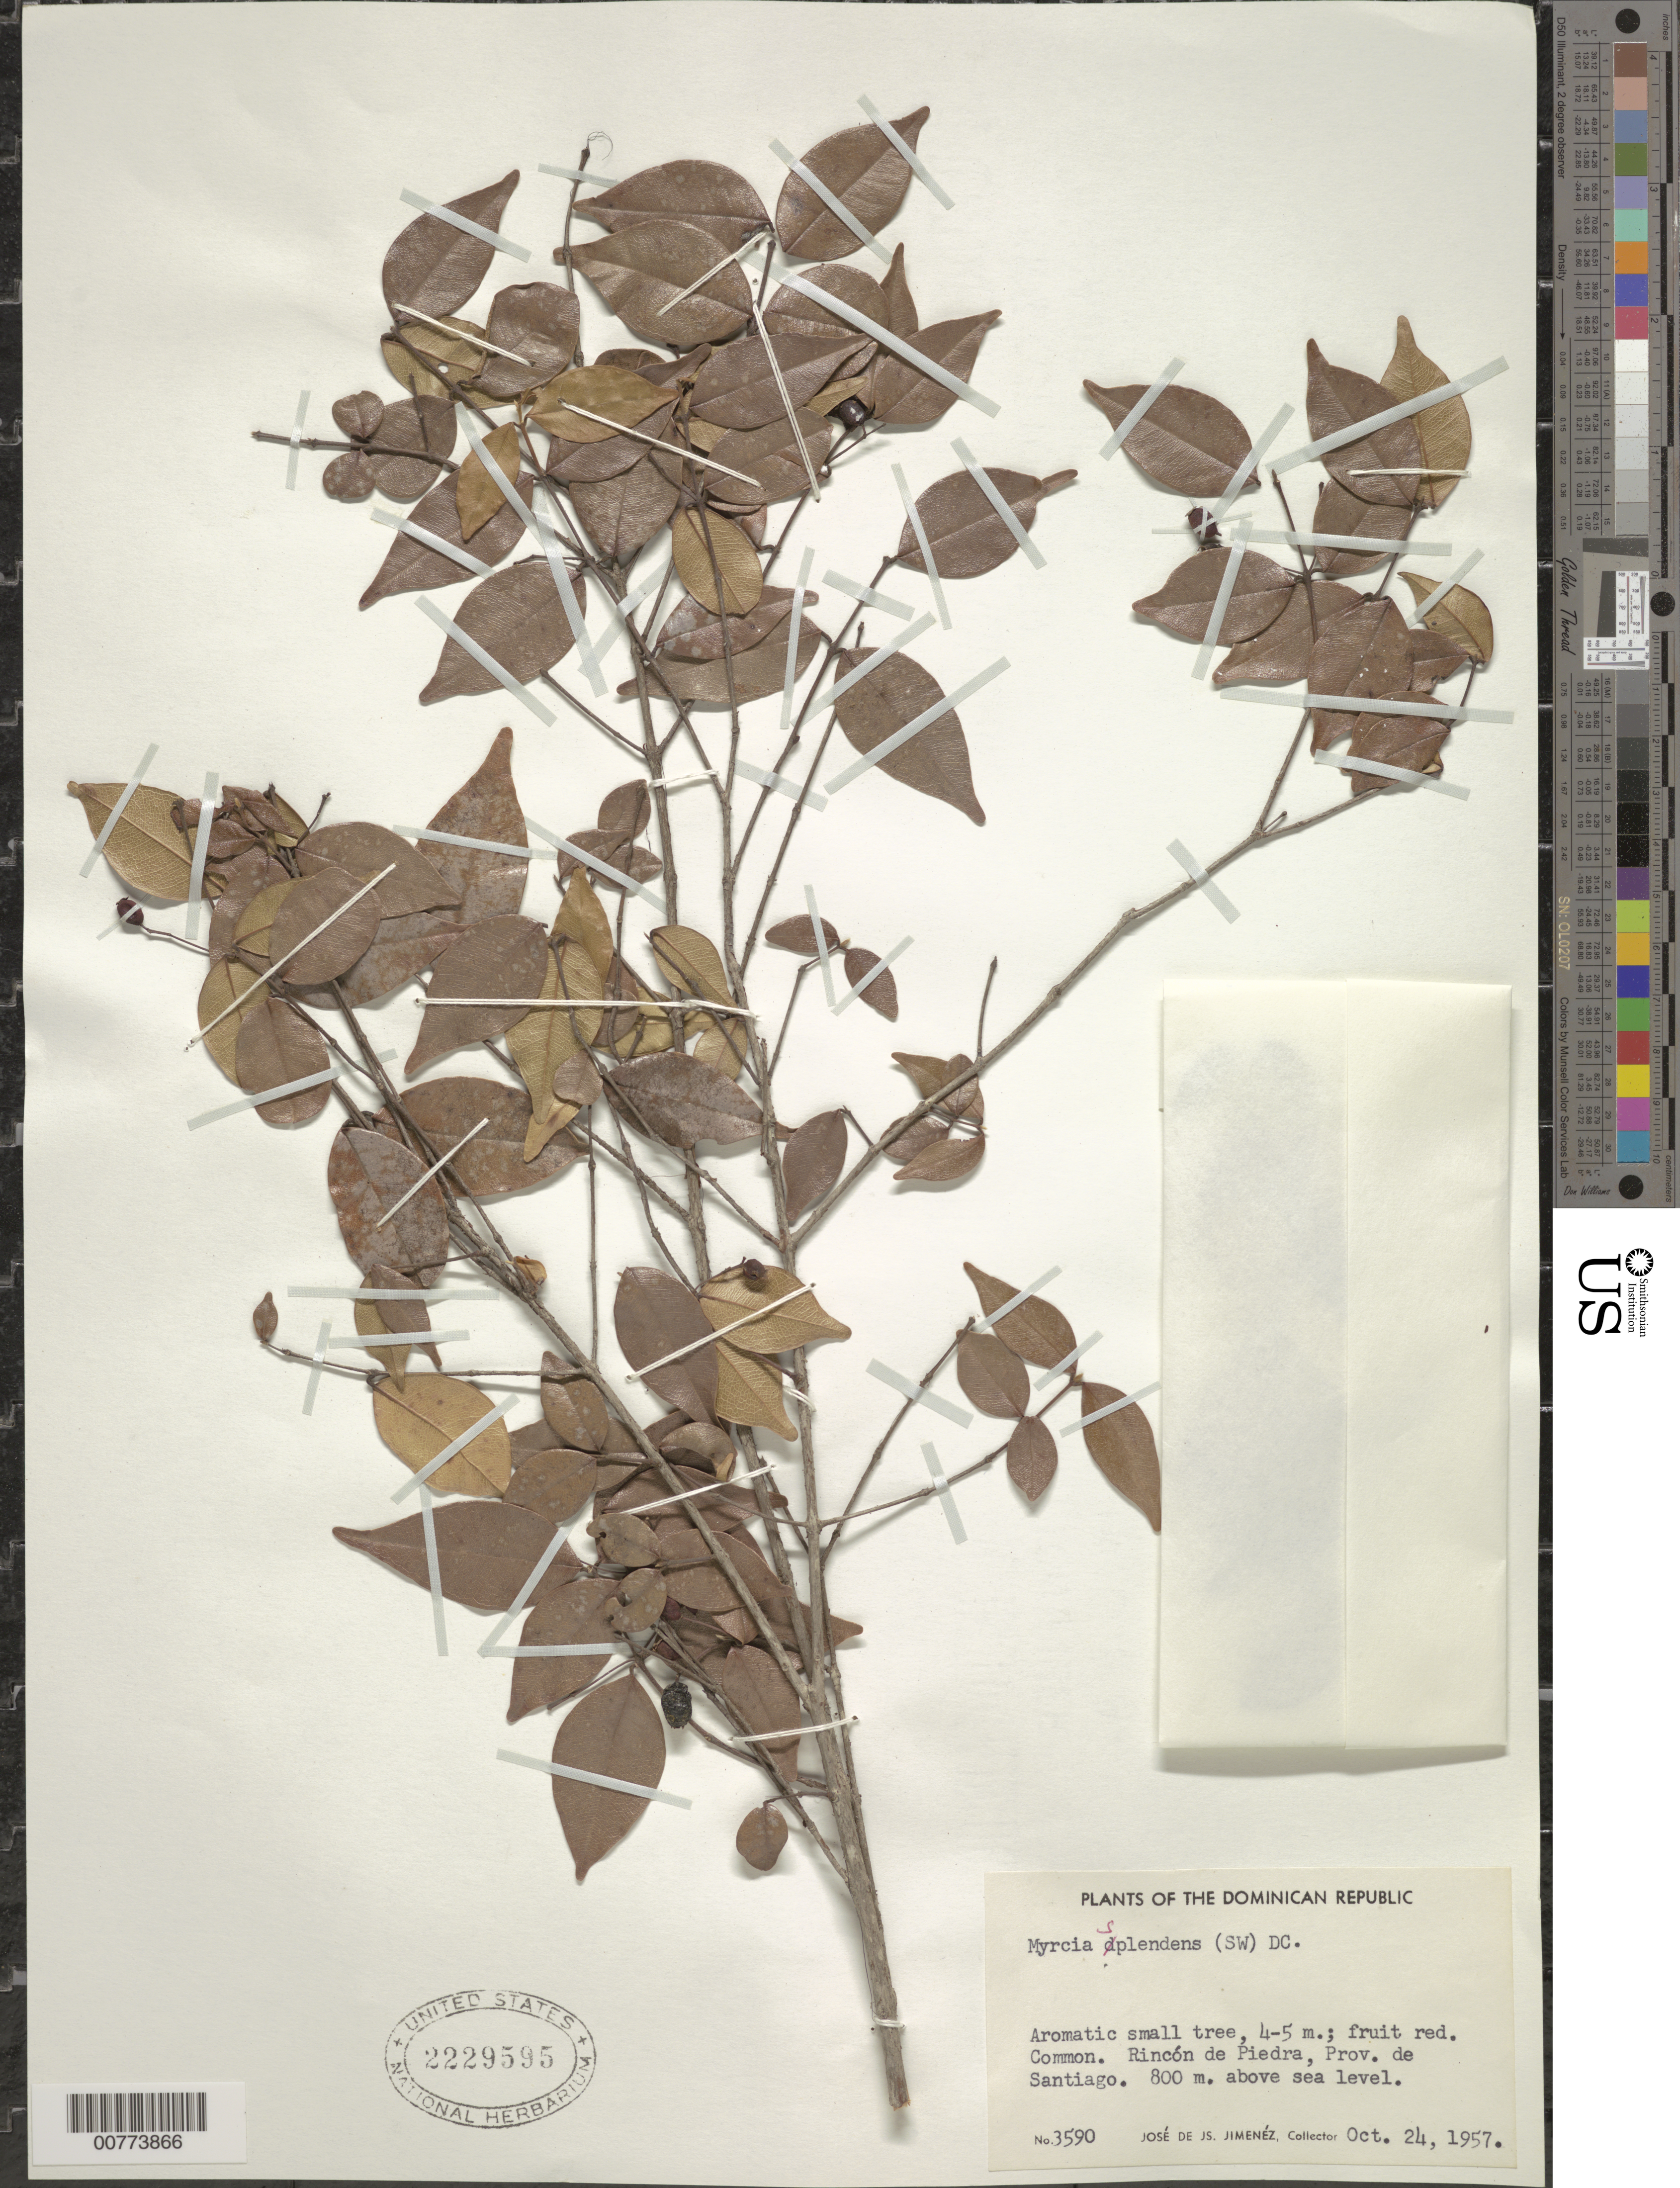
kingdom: Plantae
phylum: Tracheophyta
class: Magnoliopsida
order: Myrtales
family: Myrtaceae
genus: Myrcia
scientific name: Myrcia splendens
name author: (Sw.) DC.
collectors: J. J. Jiménez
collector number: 3590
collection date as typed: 24 Oct 1957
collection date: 1957-10-24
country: Dominican Republic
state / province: Santiago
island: Hispaniola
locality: Rincón de Piedra.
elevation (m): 800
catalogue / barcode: US 2229595